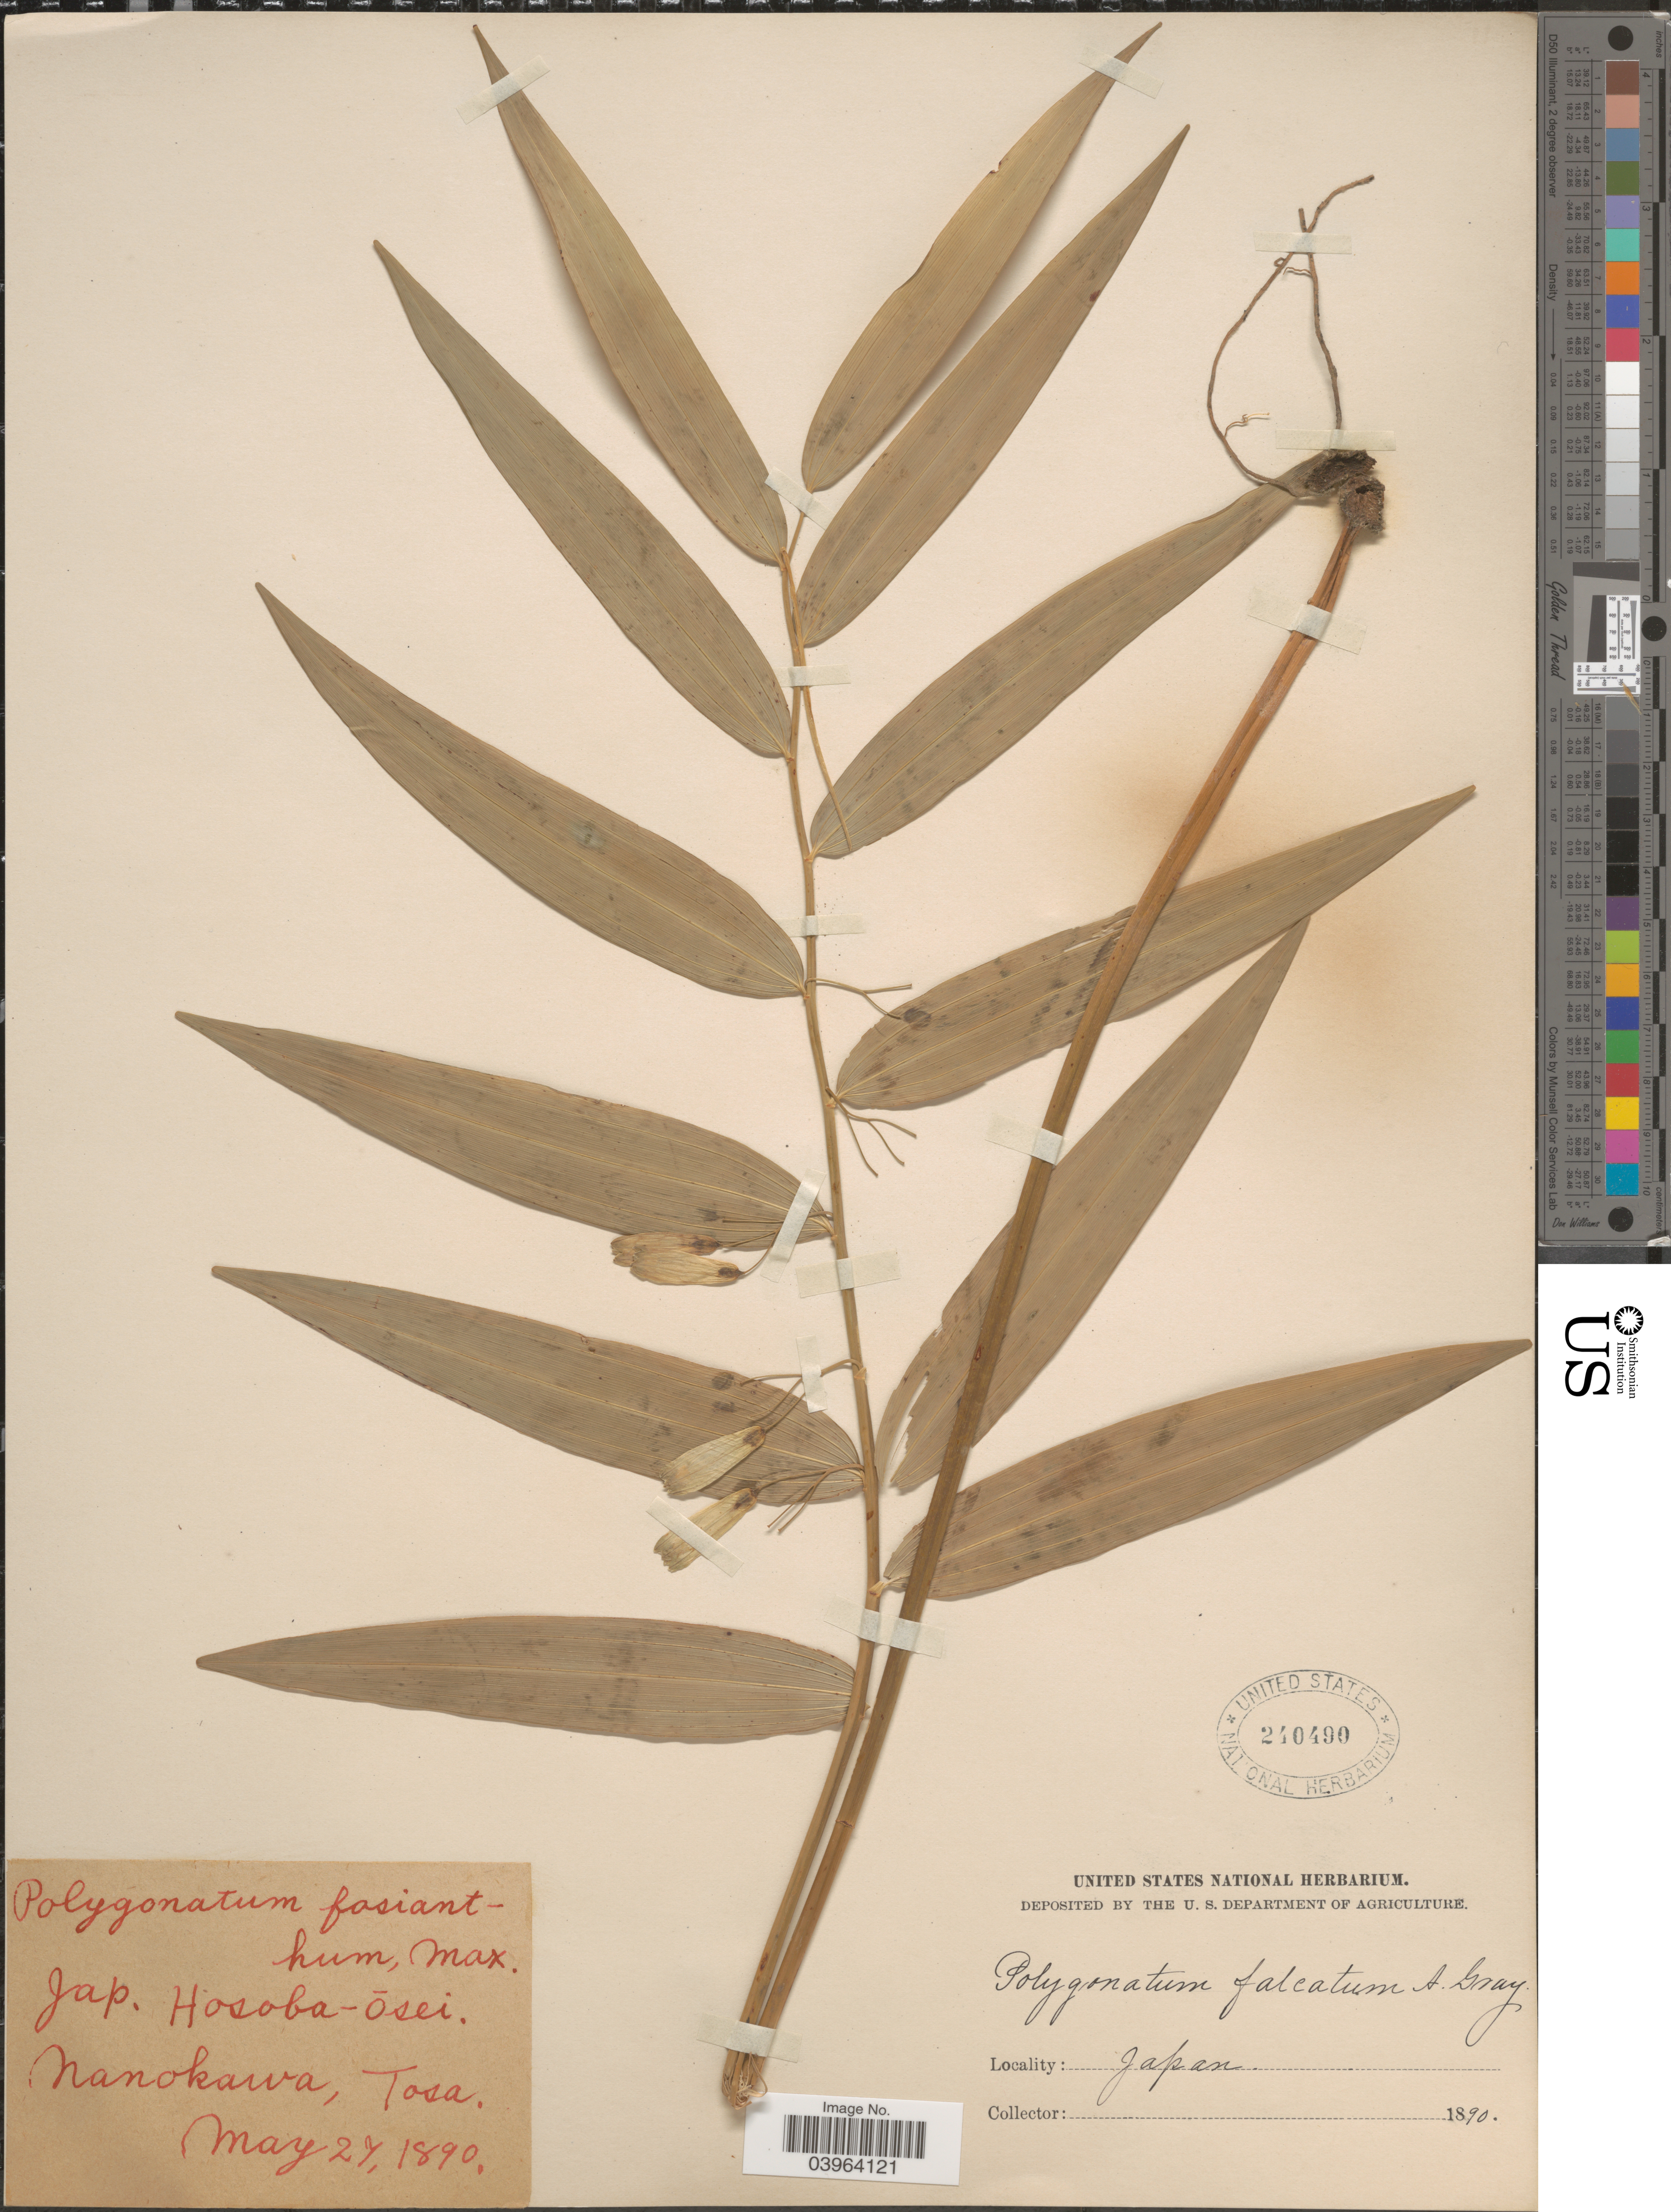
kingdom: Plantae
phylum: Tracheophyta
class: Liliopsida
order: Asparagales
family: Asparagaceae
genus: Polygonatum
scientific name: Polygonatum falcatum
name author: A. Gray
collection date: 1890-05-27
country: Japan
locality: Nanokawa, Tosa.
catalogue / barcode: US 240490